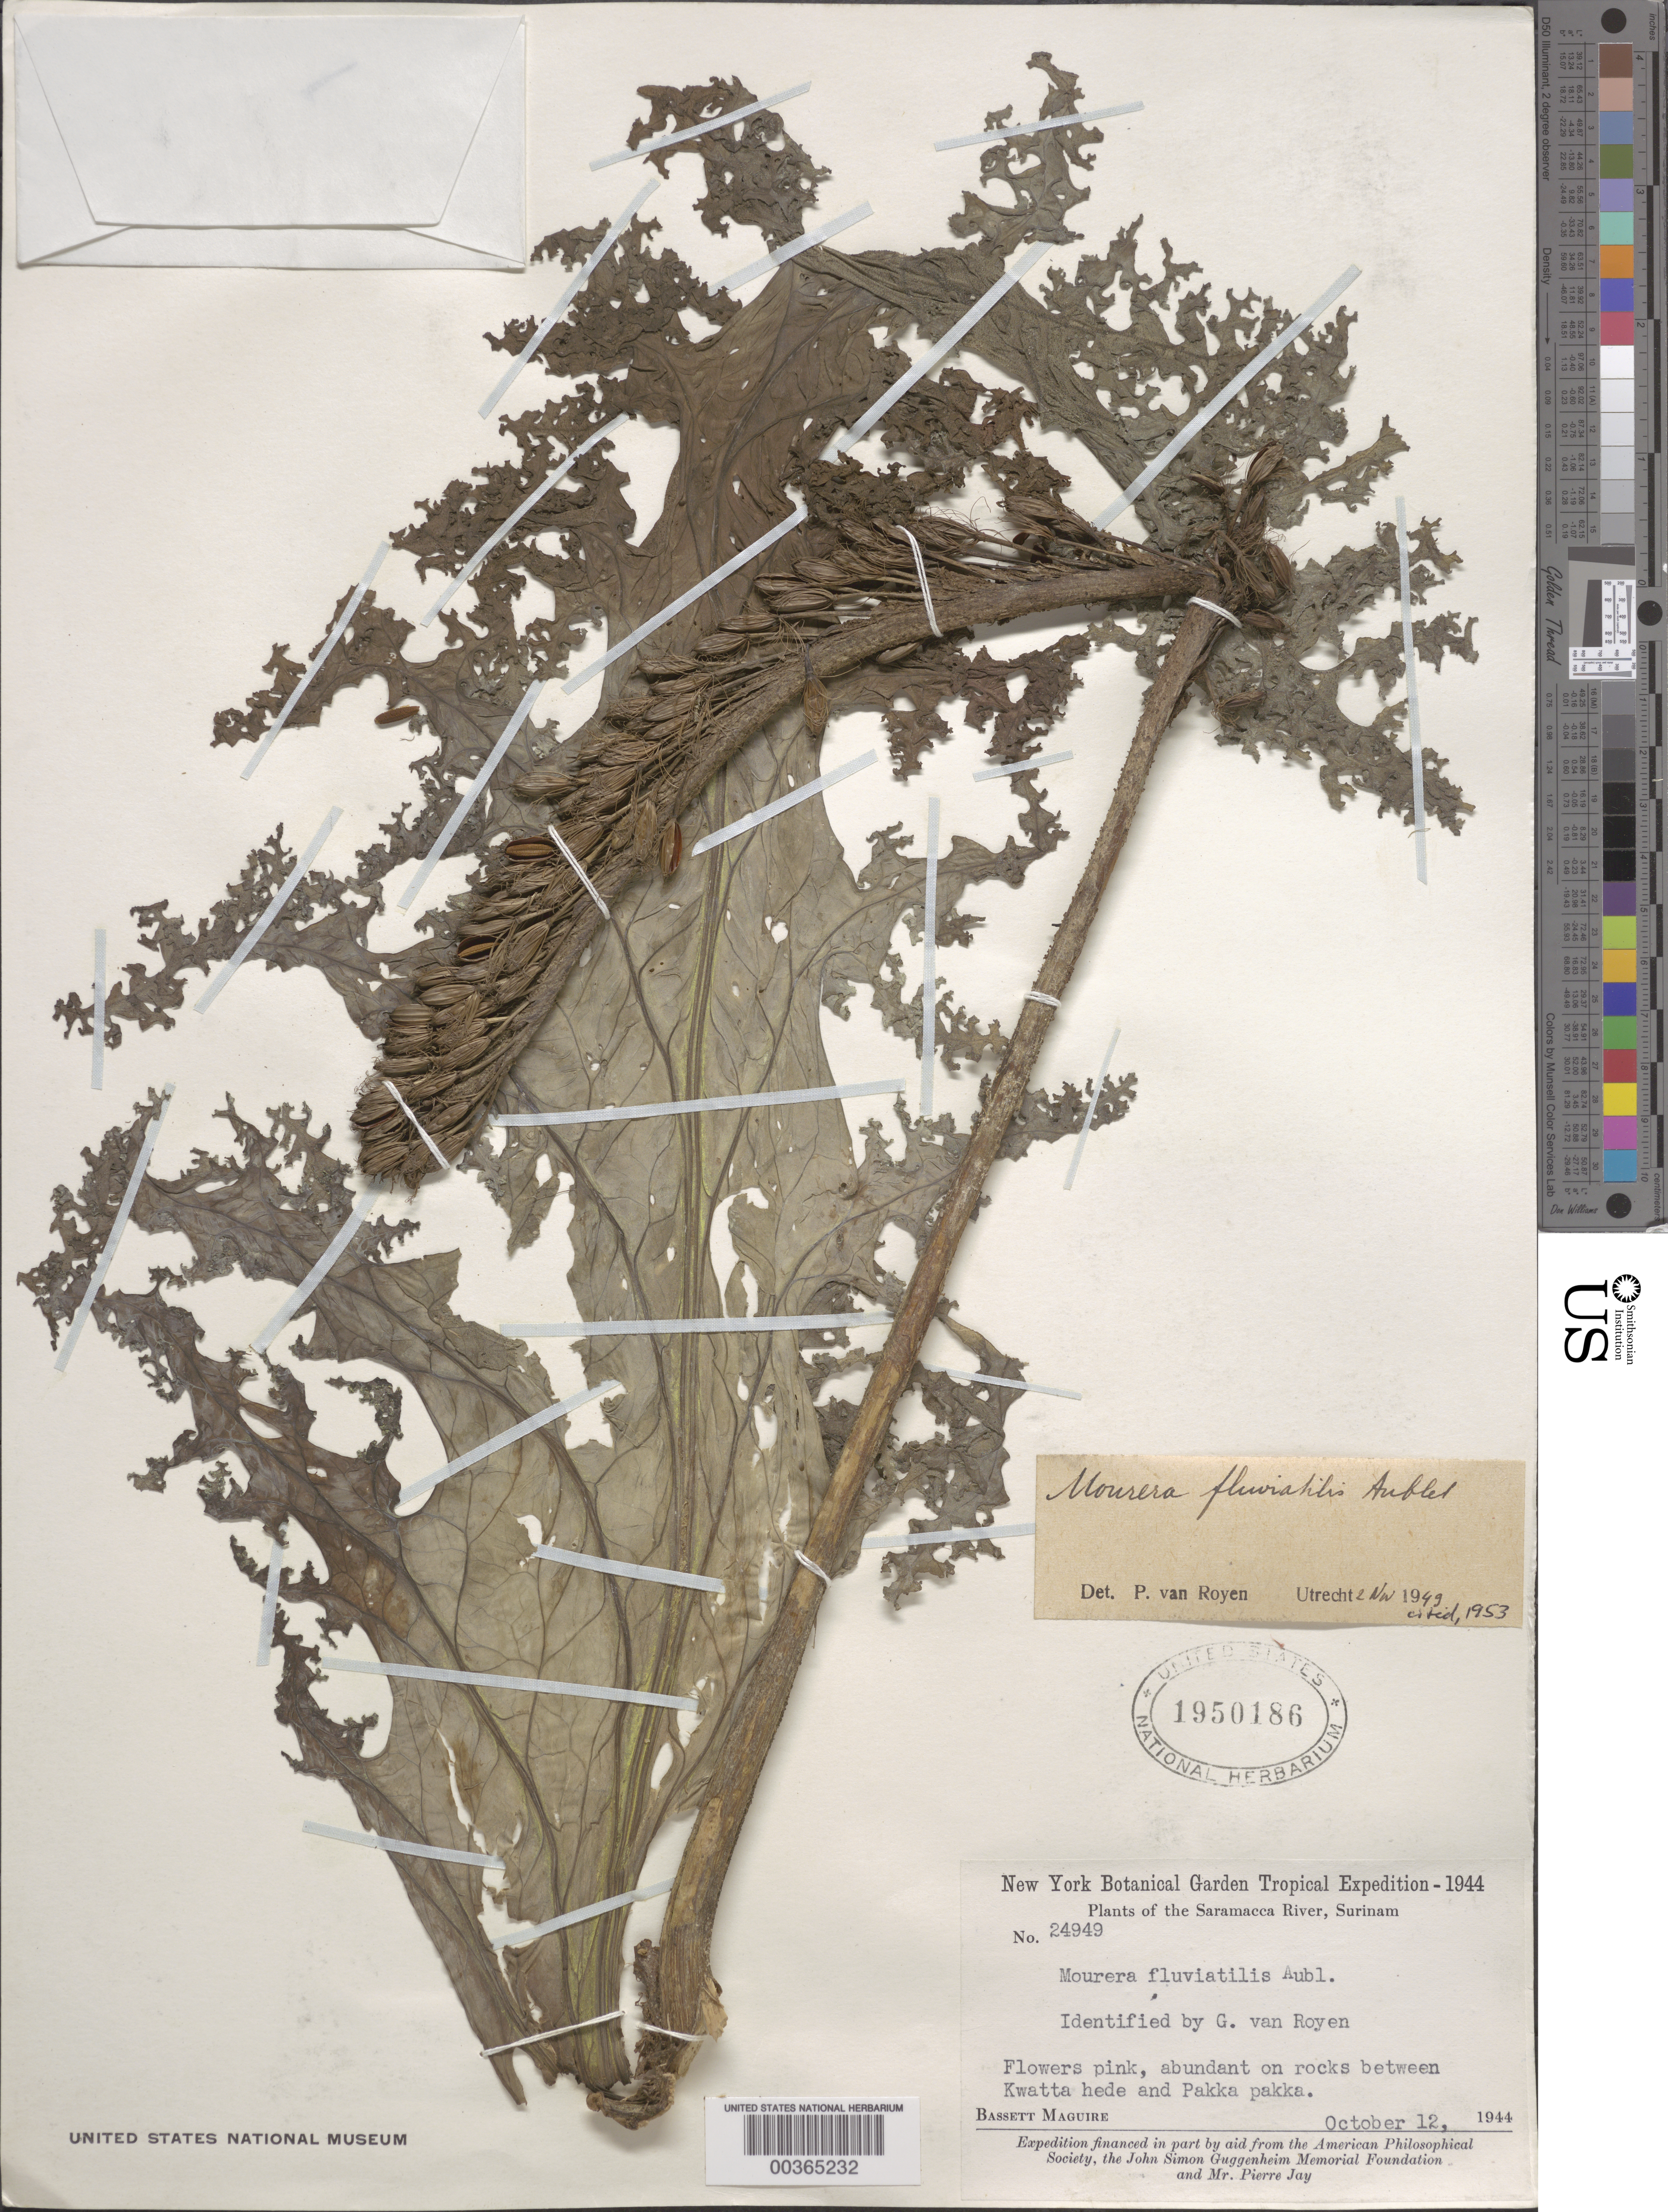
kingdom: Plantae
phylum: Tracheophyta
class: Magnoliopsida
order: Malpighiales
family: Podostemaceae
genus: Mourera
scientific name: Mourera fluviatilis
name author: Aubl.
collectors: B. Maguire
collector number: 24949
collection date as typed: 12 Oct 1944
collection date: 1944-10-12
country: Suriname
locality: Saramacca river, between kwatta hede and pakka pakka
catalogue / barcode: US 1950186